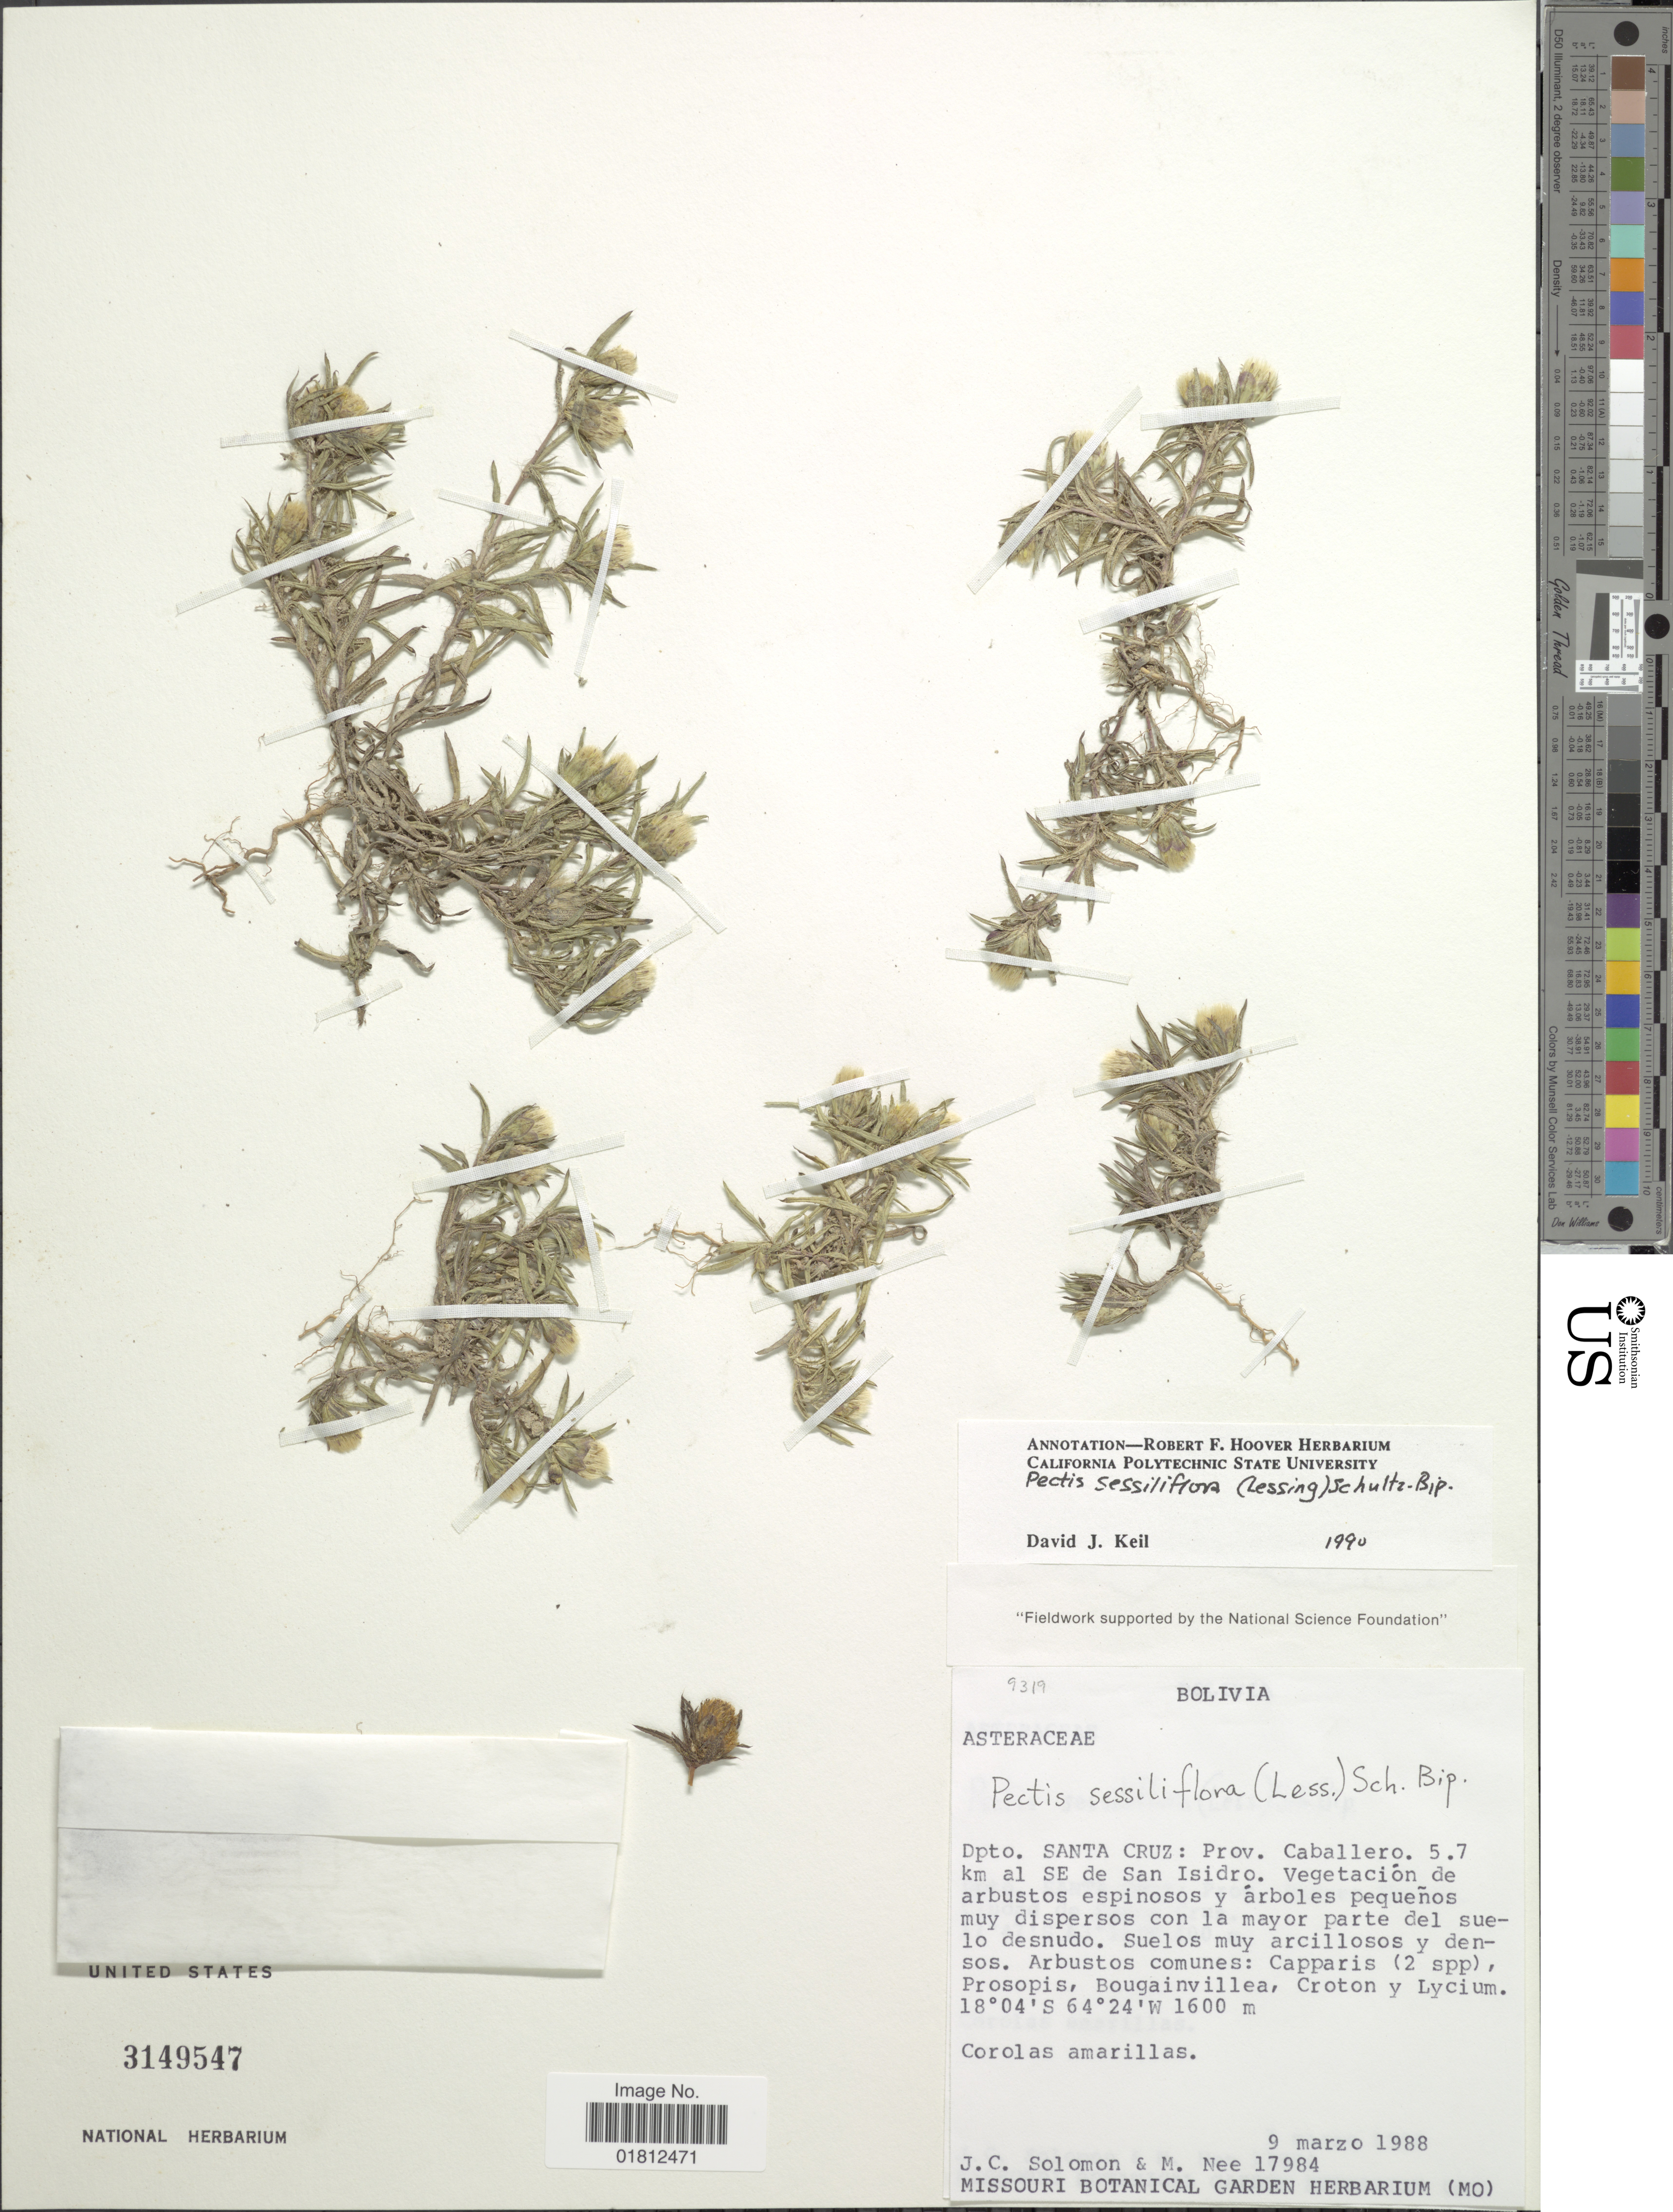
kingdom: Plantae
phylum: Tracheophyta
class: Magnoliopsida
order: Asterales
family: Asteraceae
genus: Pectis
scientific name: Pectis sessiliflora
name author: (Less.) Sch. Bip.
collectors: J. C. Solomon & M. Nee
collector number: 17984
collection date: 1988-03-09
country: Bolivia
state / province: Santa Cruz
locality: Prov. Caballero, 5.7 km al SE de San Isidro, Vegetación de arbustos espinosos y árboles pequeños muy dispersos con la mayor parte del suelo desnudo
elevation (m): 1600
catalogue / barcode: US 3149547